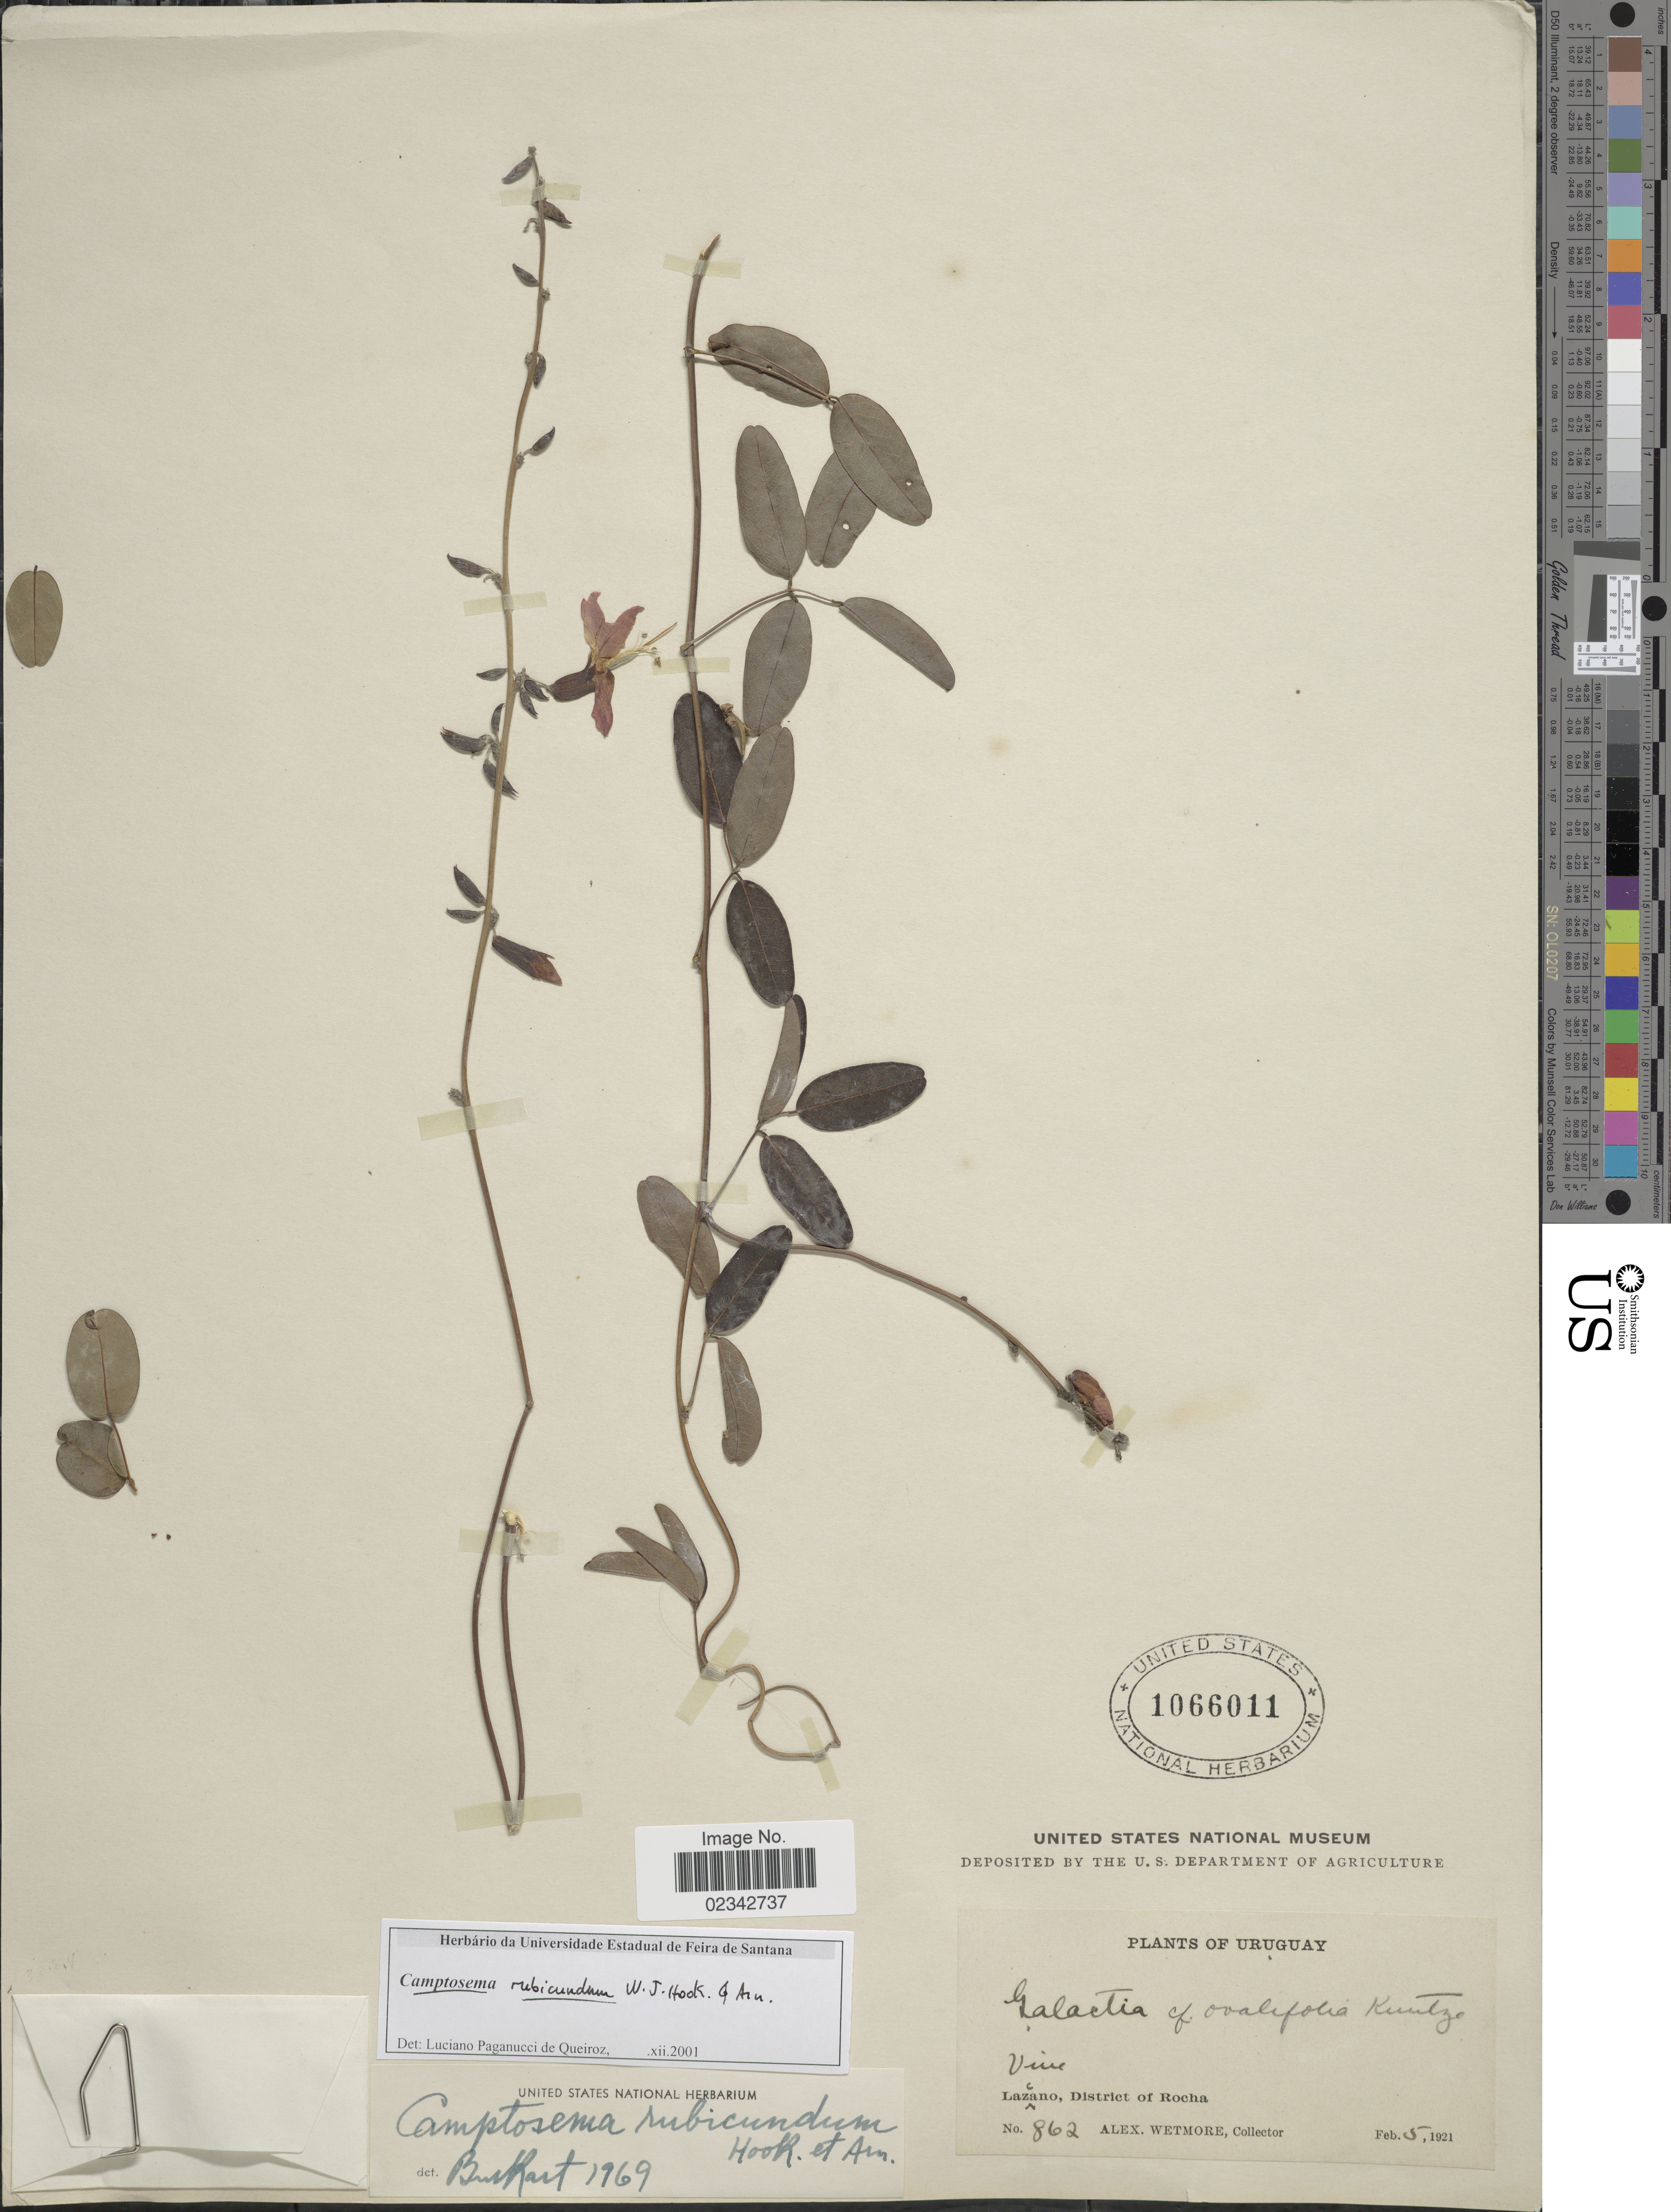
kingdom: Plantae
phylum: Tracheophyta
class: Magnoliopsida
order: Fabales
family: Fabaceae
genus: Camptosema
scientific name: Camptosema rubicundum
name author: Hook. & Arn.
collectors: A. Wetmore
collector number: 862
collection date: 1921-02-05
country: Uruguay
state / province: Rocha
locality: Lazcano, District of Rocha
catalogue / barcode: US 1066011